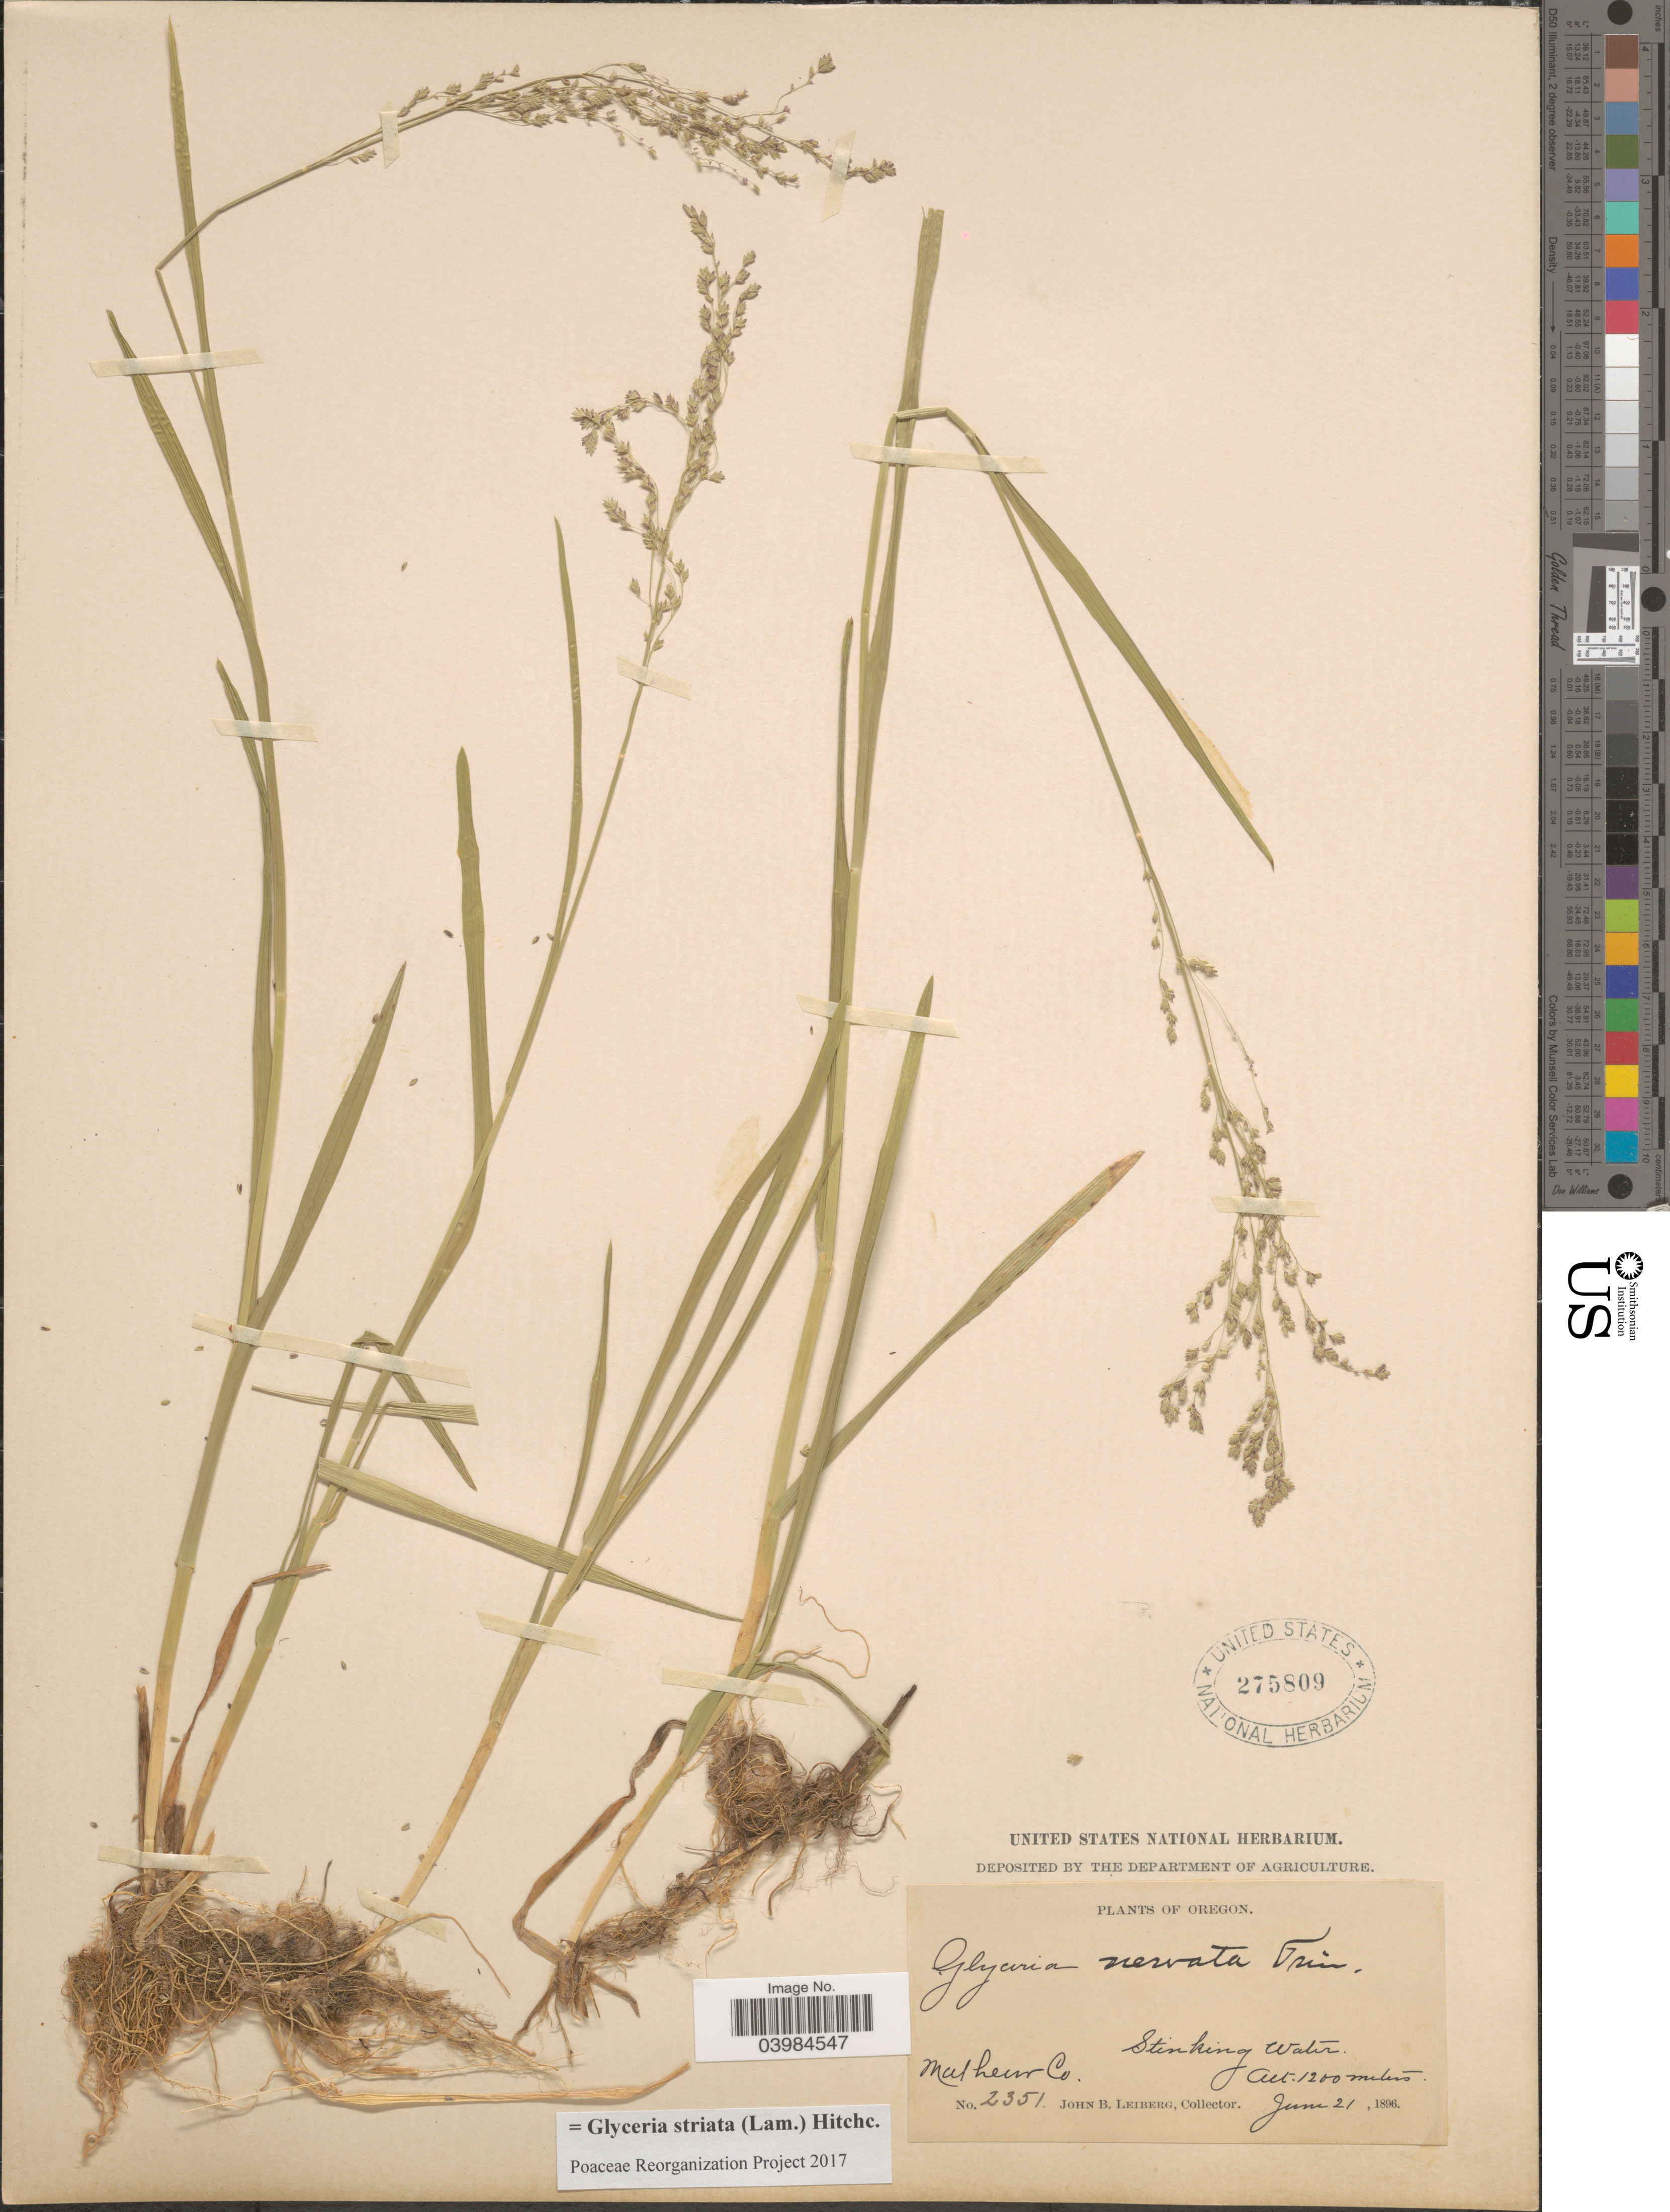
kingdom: Plantae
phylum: Tracheophyta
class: Liliopsida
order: Poales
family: Poaceae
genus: Glyceria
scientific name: Glyceria striata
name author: (Lam.) Hitchc.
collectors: J. B. Leiberg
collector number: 2351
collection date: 1896-06-21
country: United States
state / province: Oregon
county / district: Malheur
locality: Stinking water. Malheur Co.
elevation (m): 1200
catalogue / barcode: US 275809